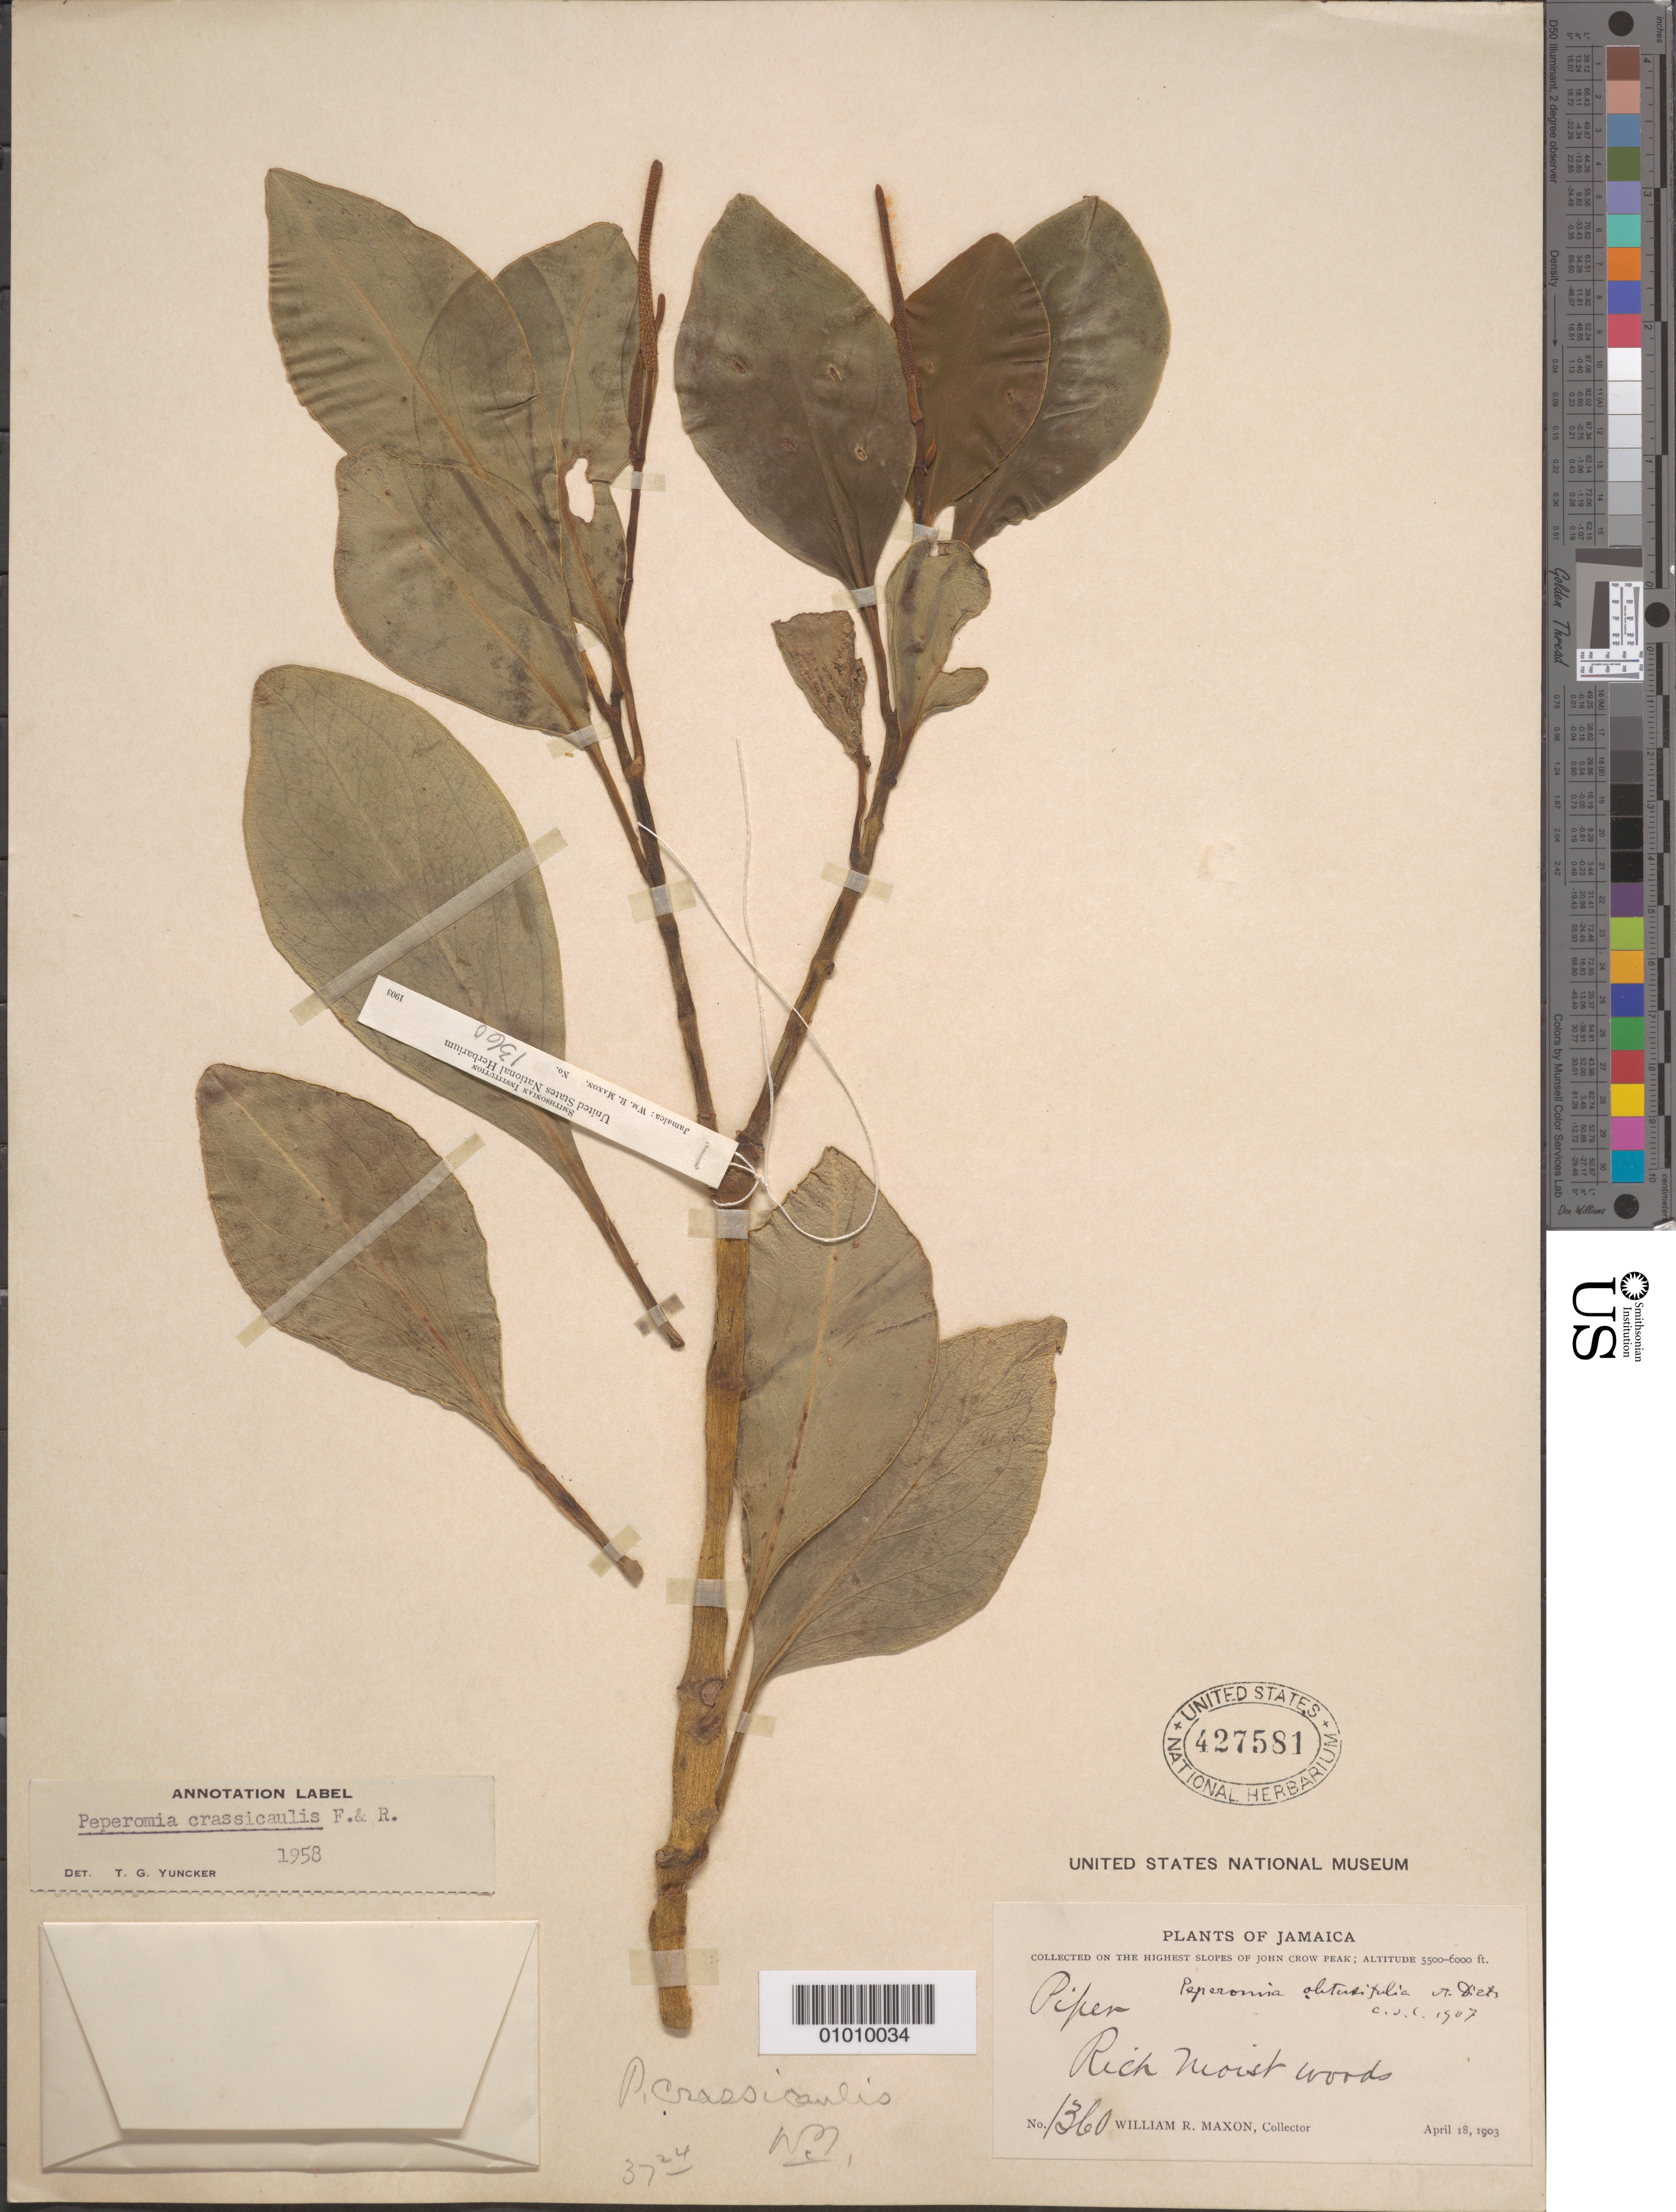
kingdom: Plantae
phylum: Tracheophyta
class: Magnoliopsida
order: Piperales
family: Piperaceae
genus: Peperomia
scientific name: Peperomia crassicaulis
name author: Fawc. & Rendle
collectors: W. R. Maxon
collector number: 1360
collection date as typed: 18 Apr 1903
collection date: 1903-04-18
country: Jamaica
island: Jamaica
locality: Slopes of John Crow Peak. Rich moist wood.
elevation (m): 1676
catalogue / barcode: US 427581